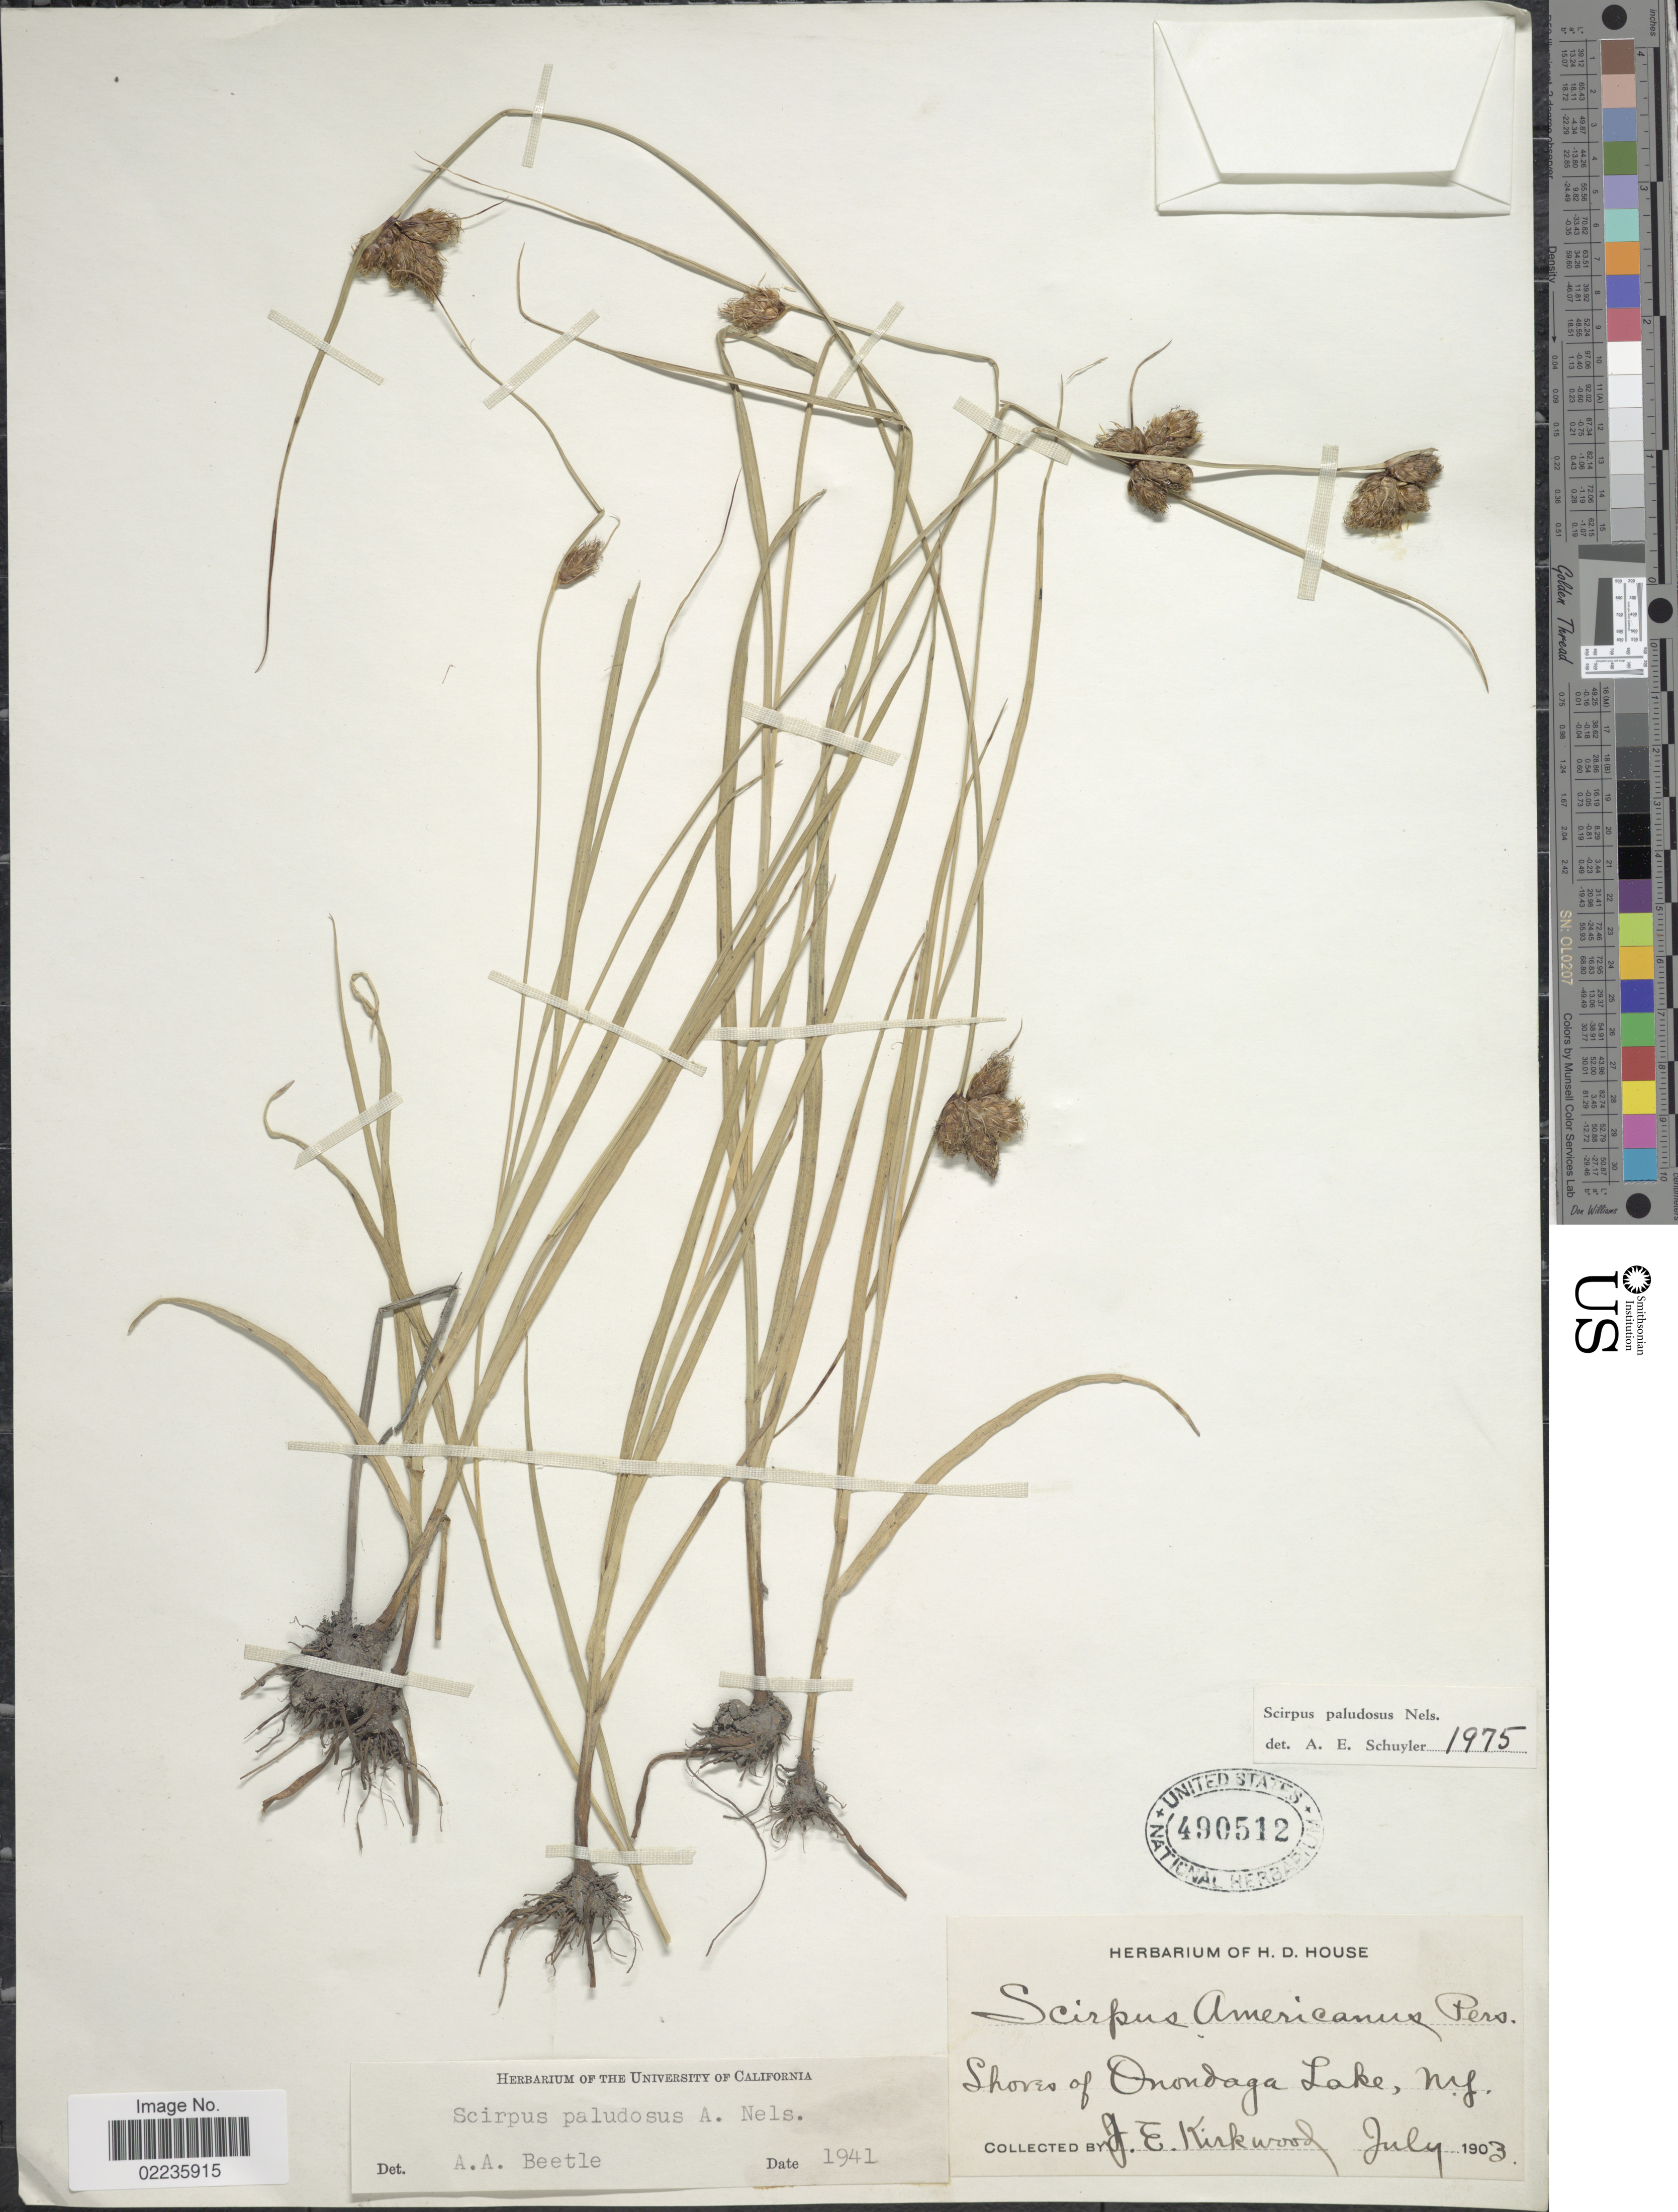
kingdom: Plantae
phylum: Tracheophyta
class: Liliopsida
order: Poales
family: Cyperaceae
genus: Bolboschoenus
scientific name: Bolboschoenus maritimus subsp. paludosus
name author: (A. Nelson) T. Koyama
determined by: Strong, M. T., (US), Smithsonian Institution - National Museum of Natural History (UNITED STATES)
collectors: J. Kirkwood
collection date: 1903-07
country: United States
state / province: New York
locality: Shores of Onondaga Lake, N.Y.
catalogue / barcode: US 490512